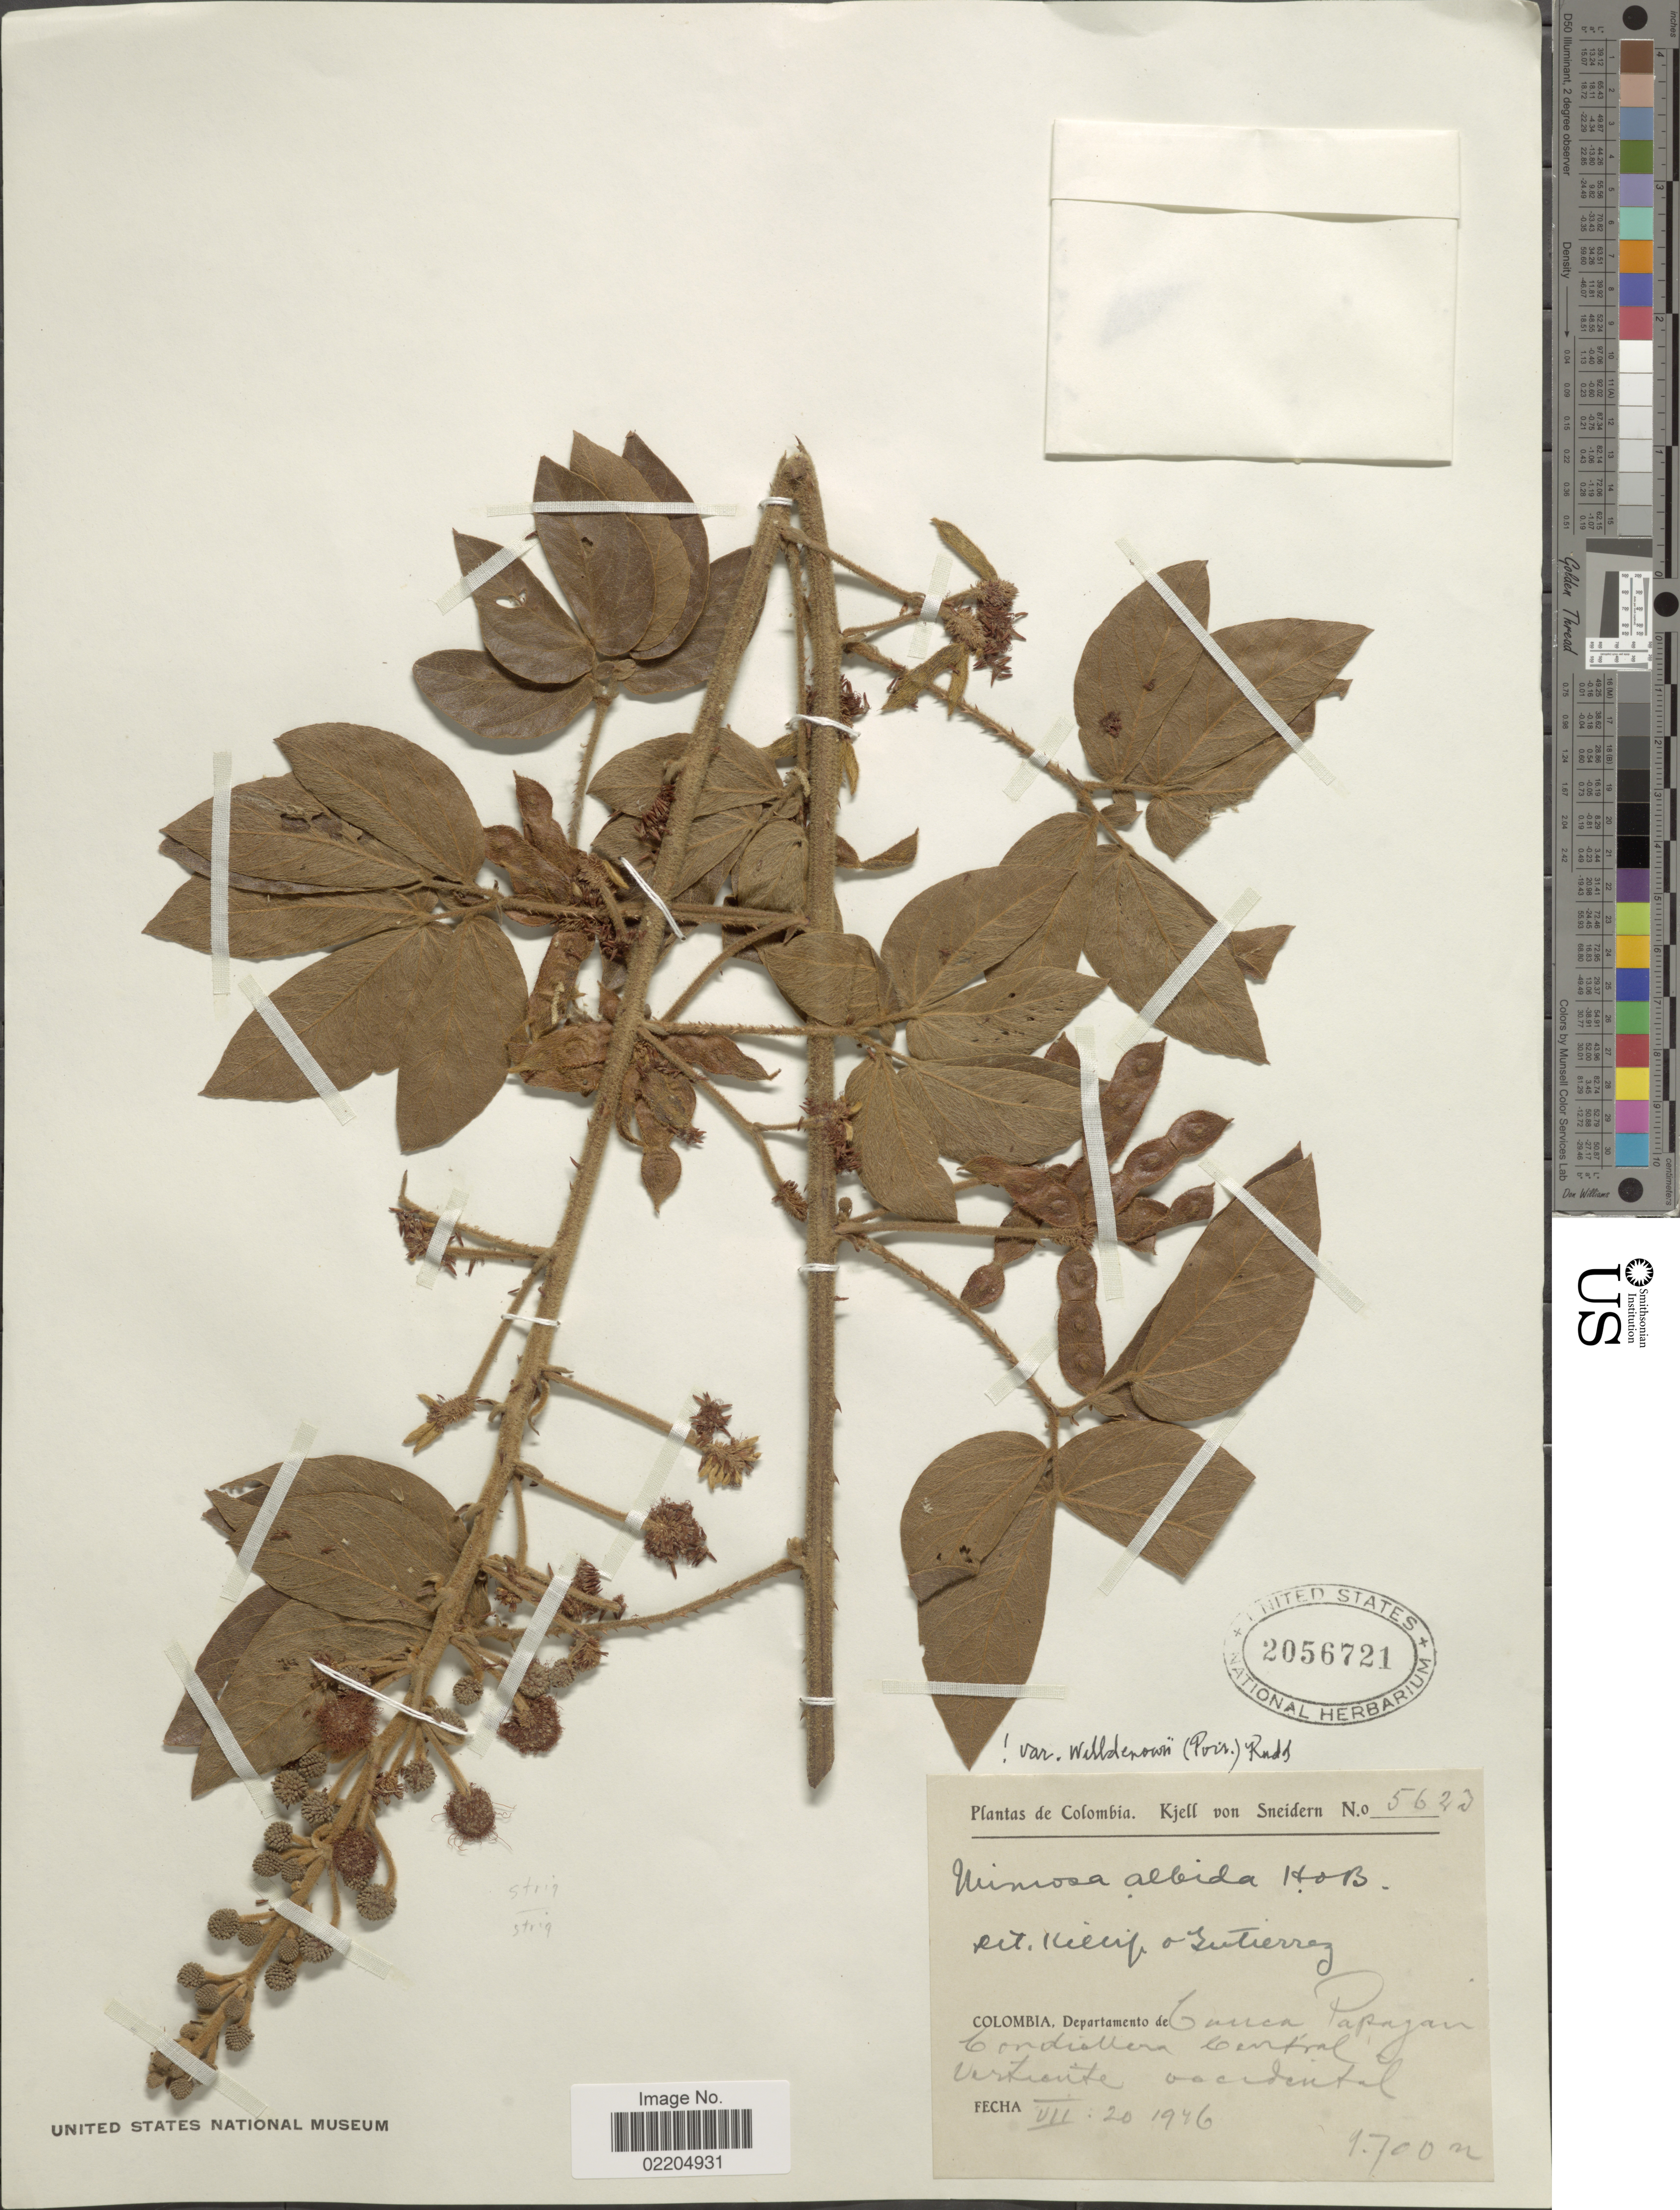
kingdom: Plantae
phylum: Tracheophyta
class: Magnoliopsida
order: Fabales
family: Fabaceae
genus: Mimosa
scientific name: Mimosa albida var. willdenowii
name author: (Poir.) Rudd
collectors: K. von Sneidern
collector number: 5623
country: Colombia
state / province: Cauca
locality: Papayan, Cordillera Central, vertiente occidental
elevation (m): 1700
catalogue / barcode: US 2056721